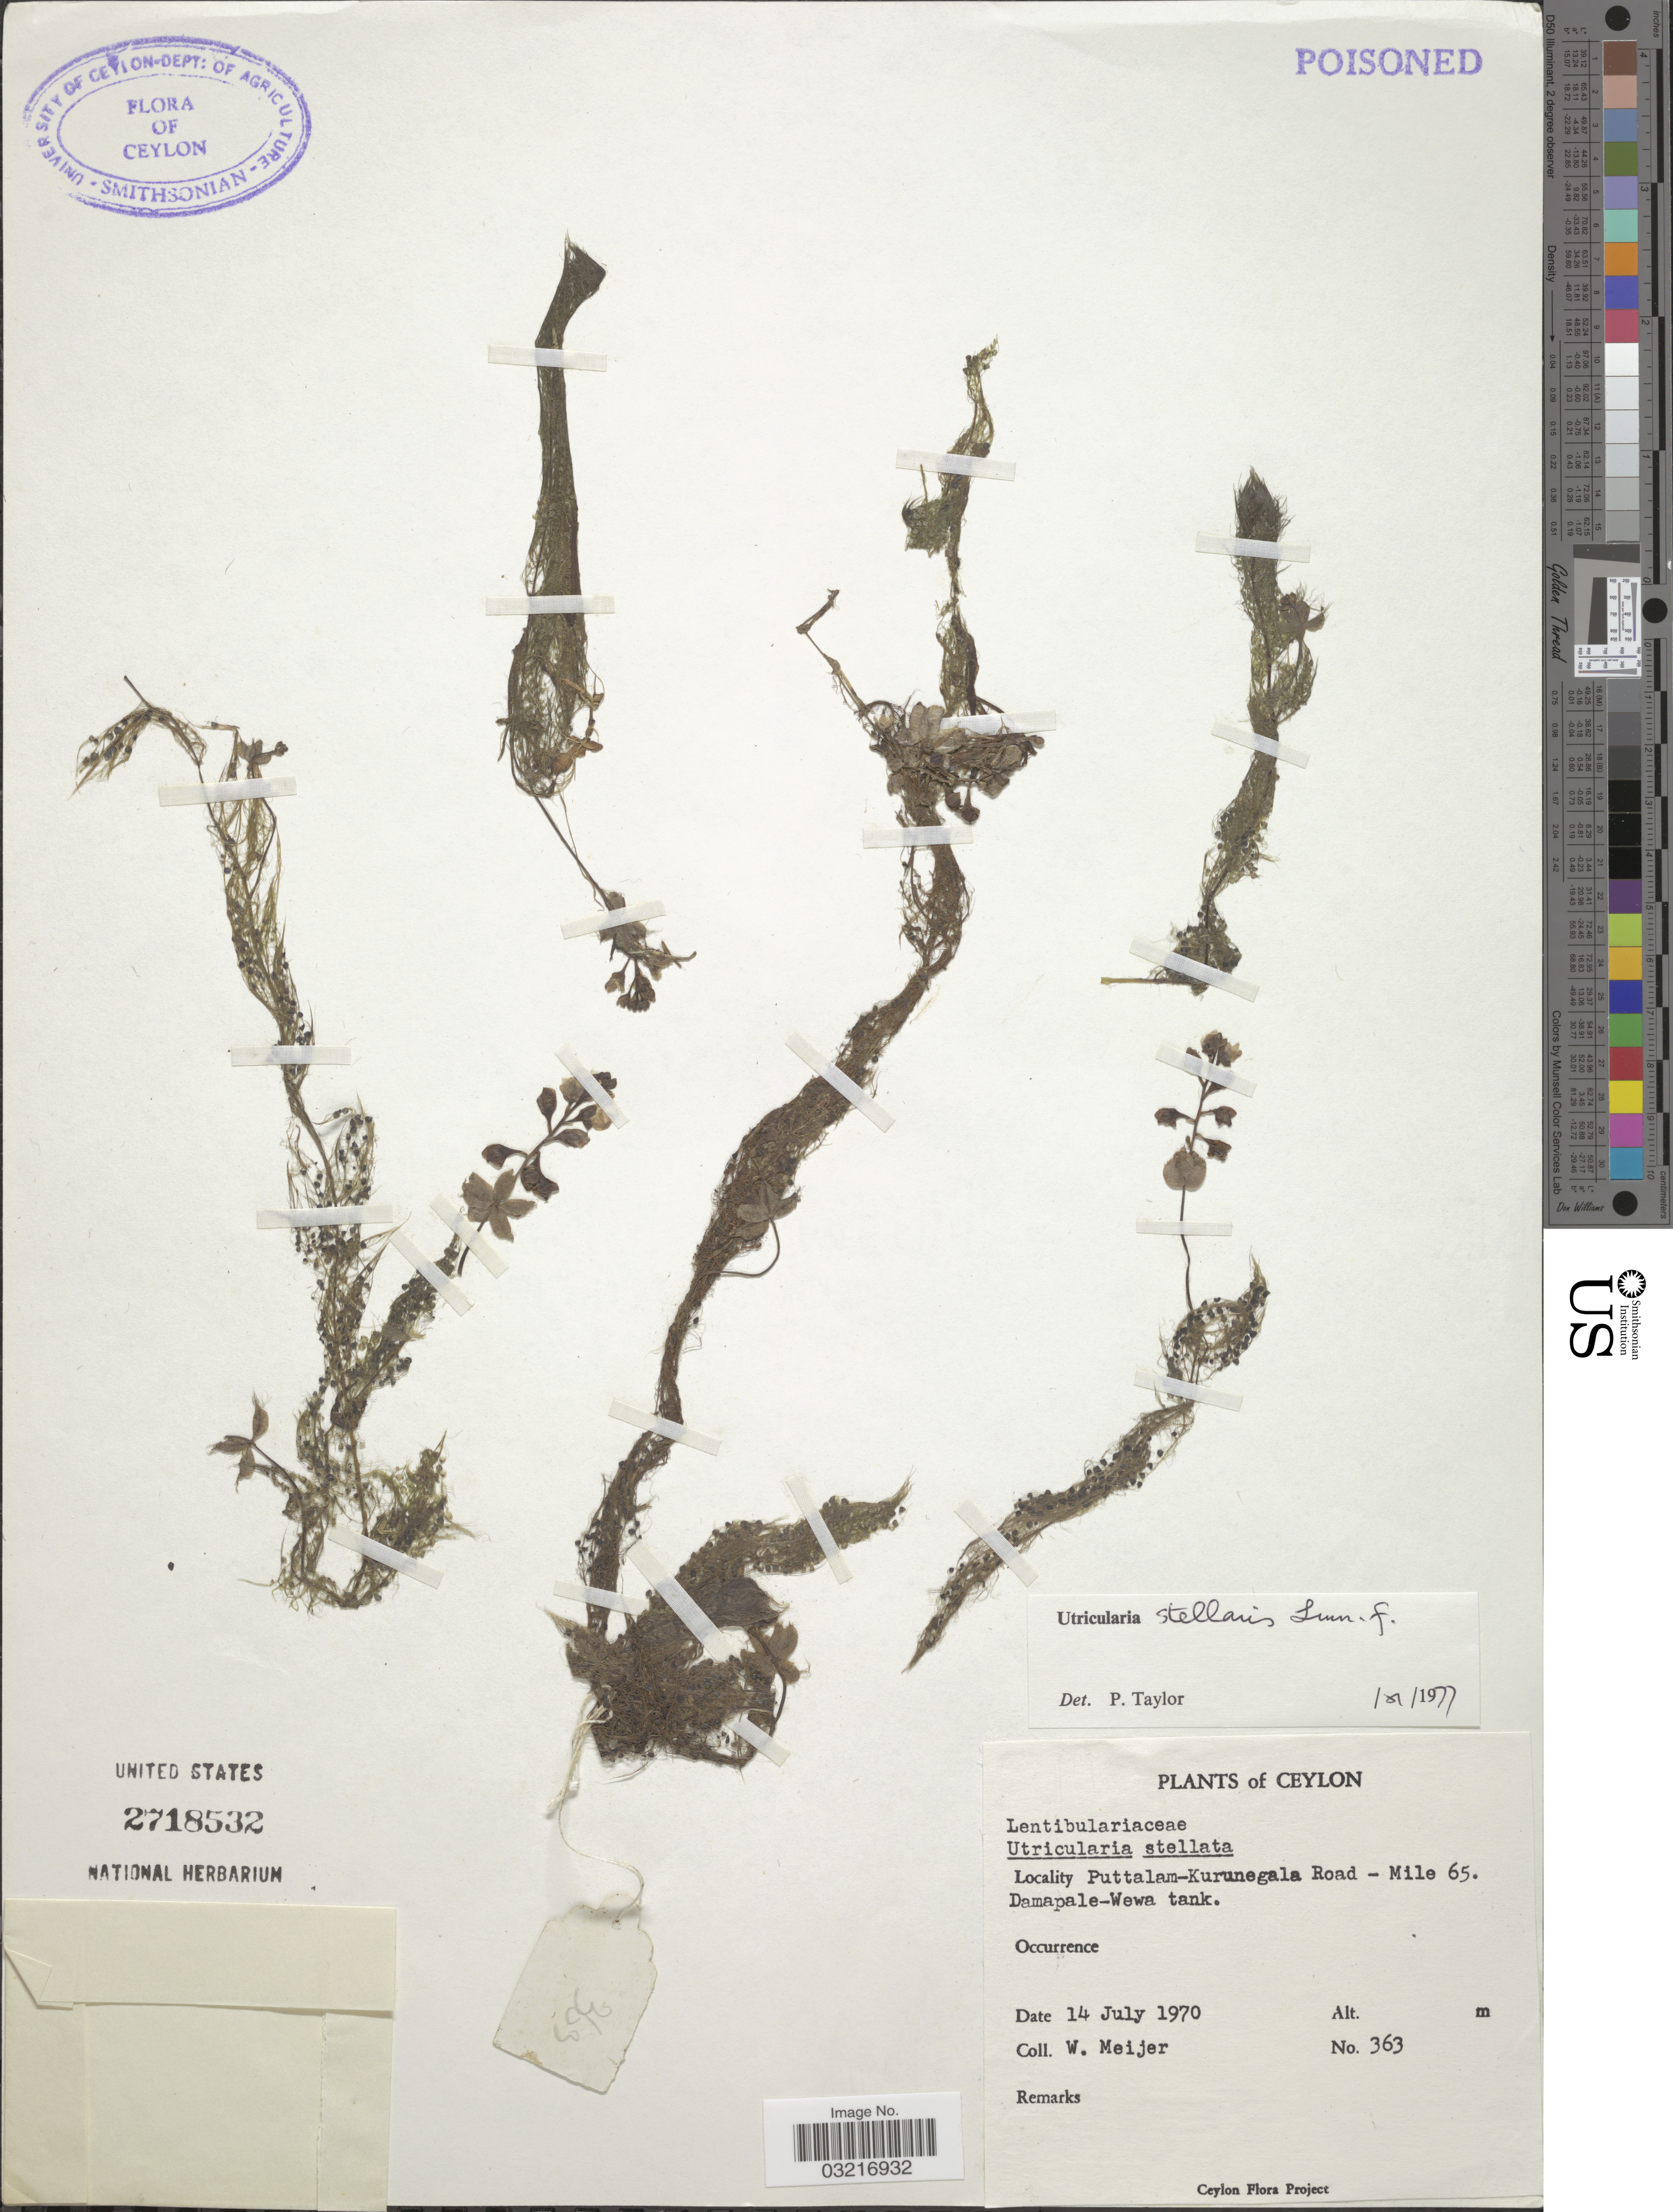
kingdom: Plantae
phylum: Tracheophyta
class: Magnoliopsida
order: Lamiales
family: Lentibulariaceae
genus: Utricularia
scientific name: Utricularia stellaris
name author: L. f.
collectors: W. Meijer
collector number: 363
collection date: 1970-07-14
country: Sri Lanka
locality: Ceylon, Puttalam-Kurunegala Road - Mile 65. Damapale-Wewa tank.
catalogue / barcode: US 2718532